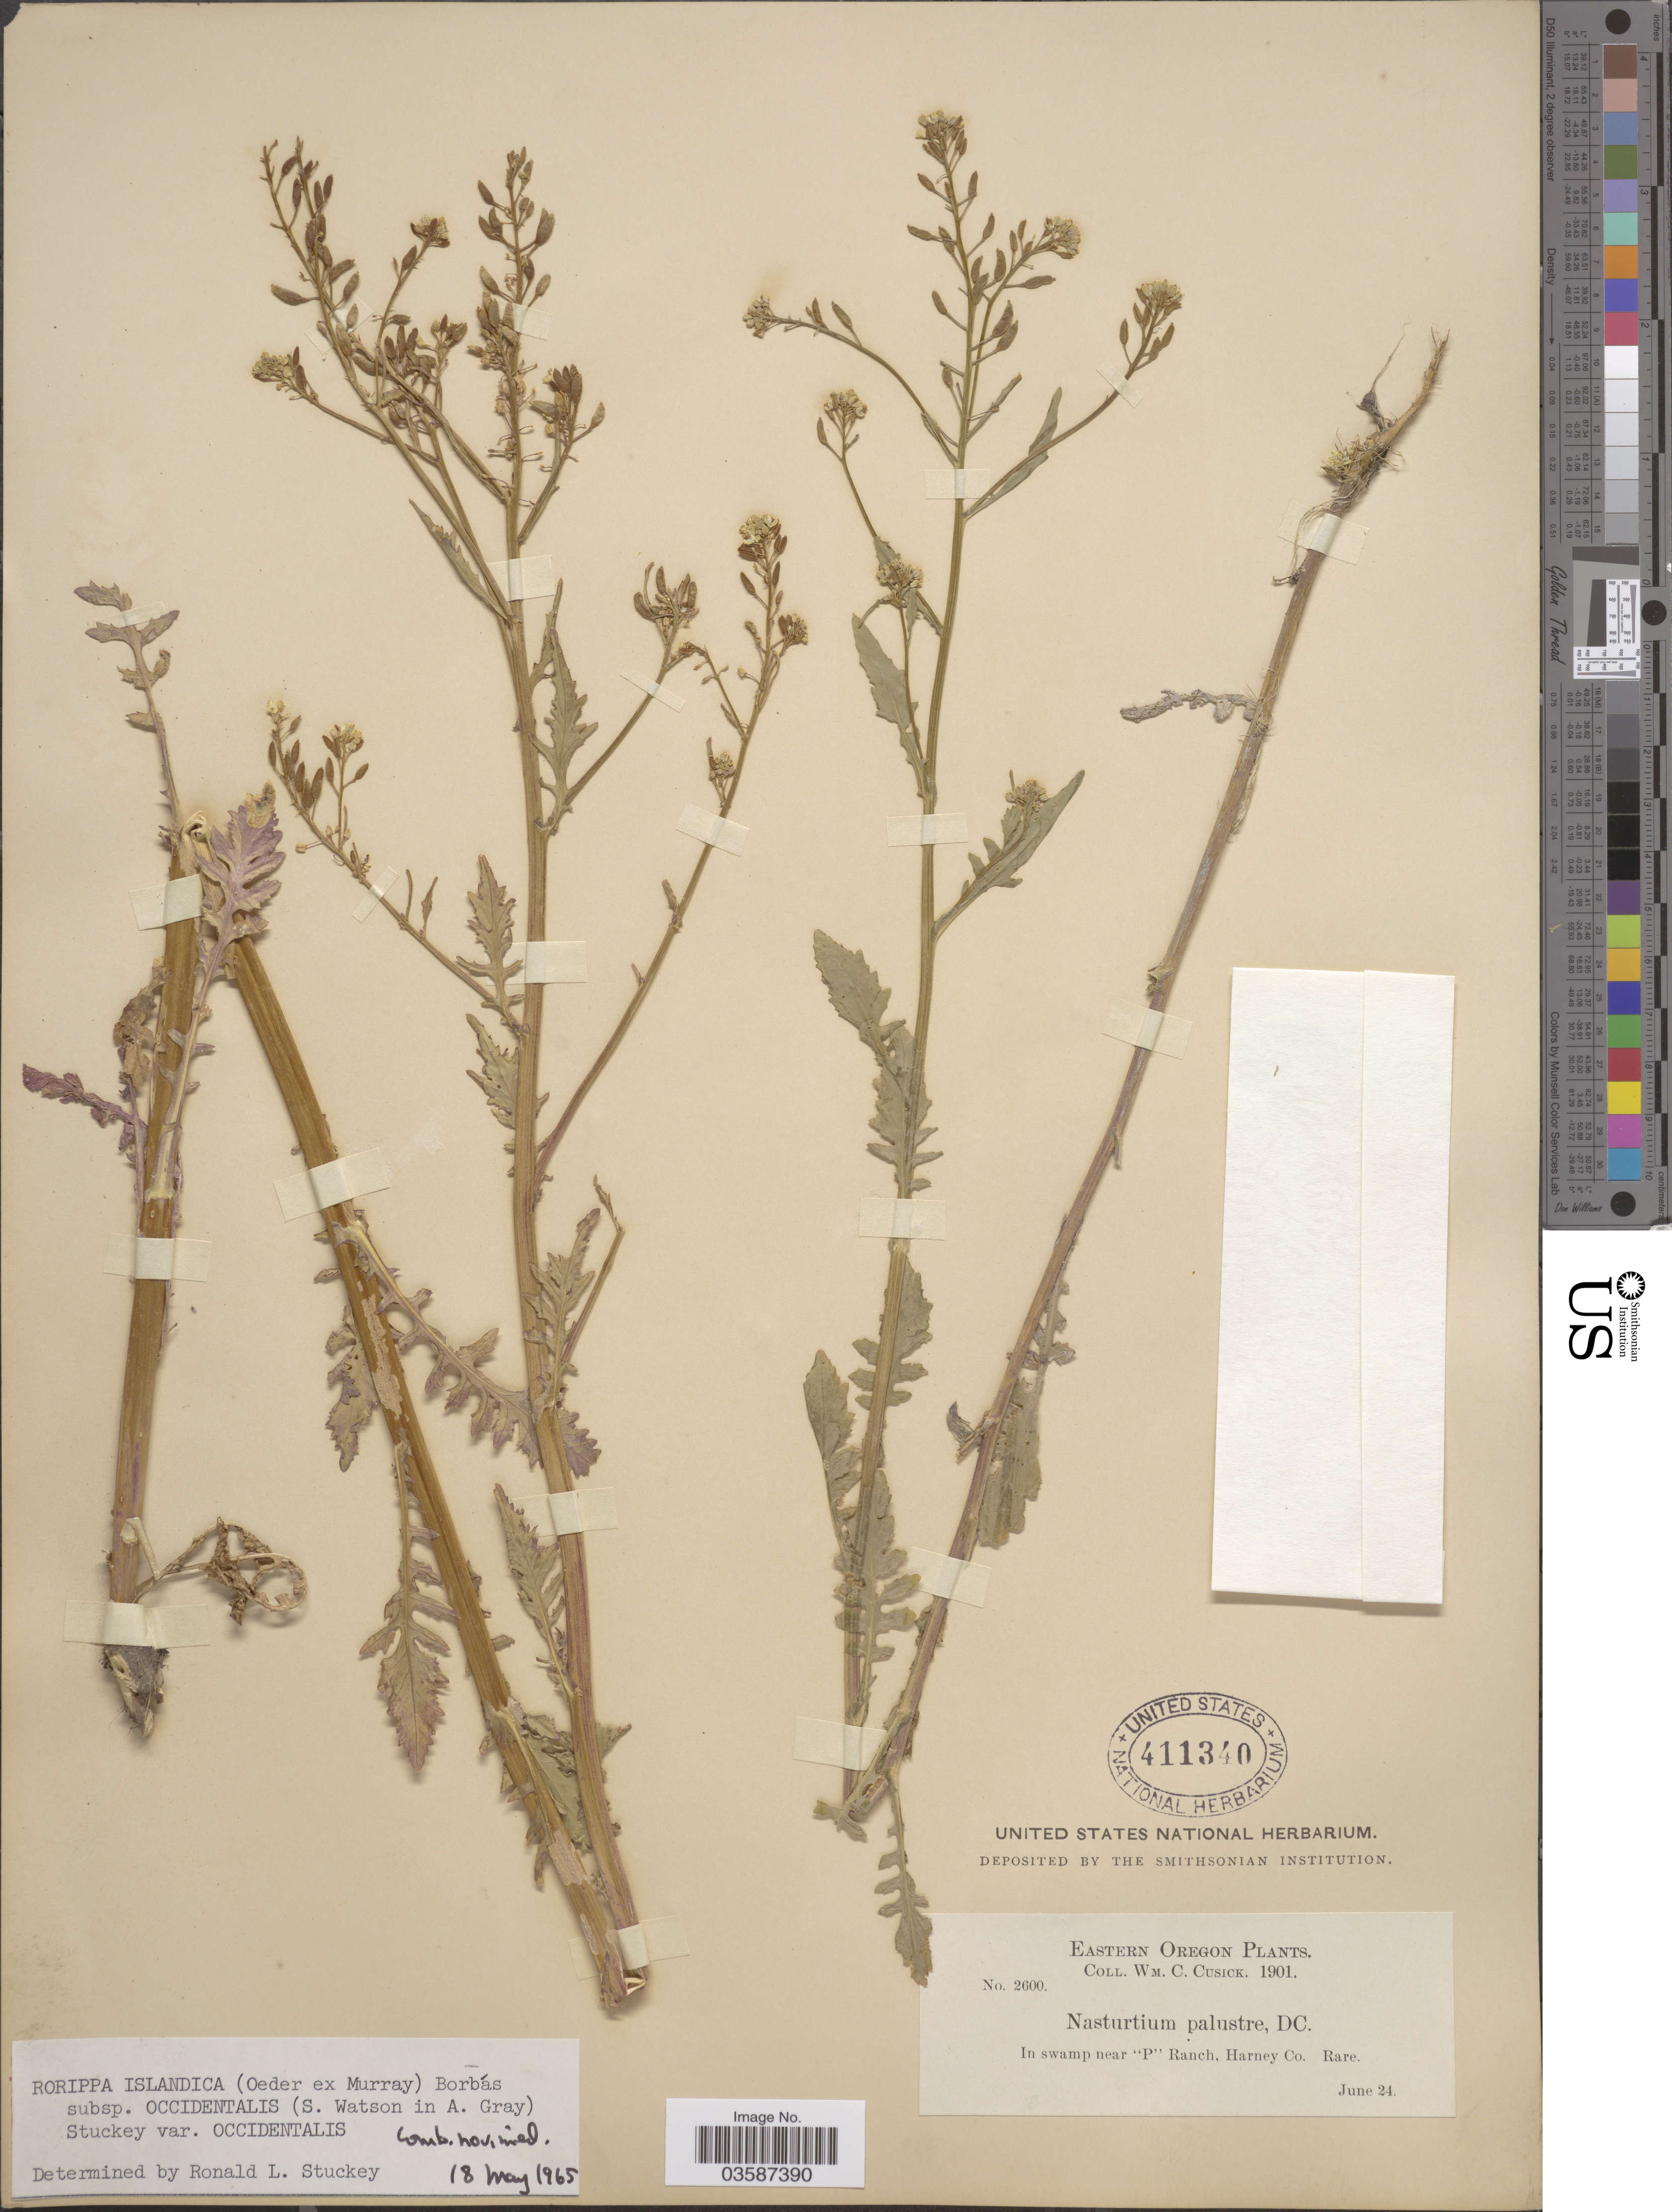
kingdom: Plantae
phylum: Tracheophyta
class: Magnoliopsida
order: Brassicales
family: Brassicaceae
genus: Rorippa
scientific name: Rorippa islandica var. occidentalis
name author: (S. Watson) Butters & Abbe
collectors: ex herb. Wm. C. Cusick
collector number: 2600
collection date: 1901-06-24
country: United States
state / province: Oregon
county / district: Harney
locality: Eastern Oregon. In swamp near "P" Ranch, Harney Co. Rare.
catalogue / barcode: US 411340